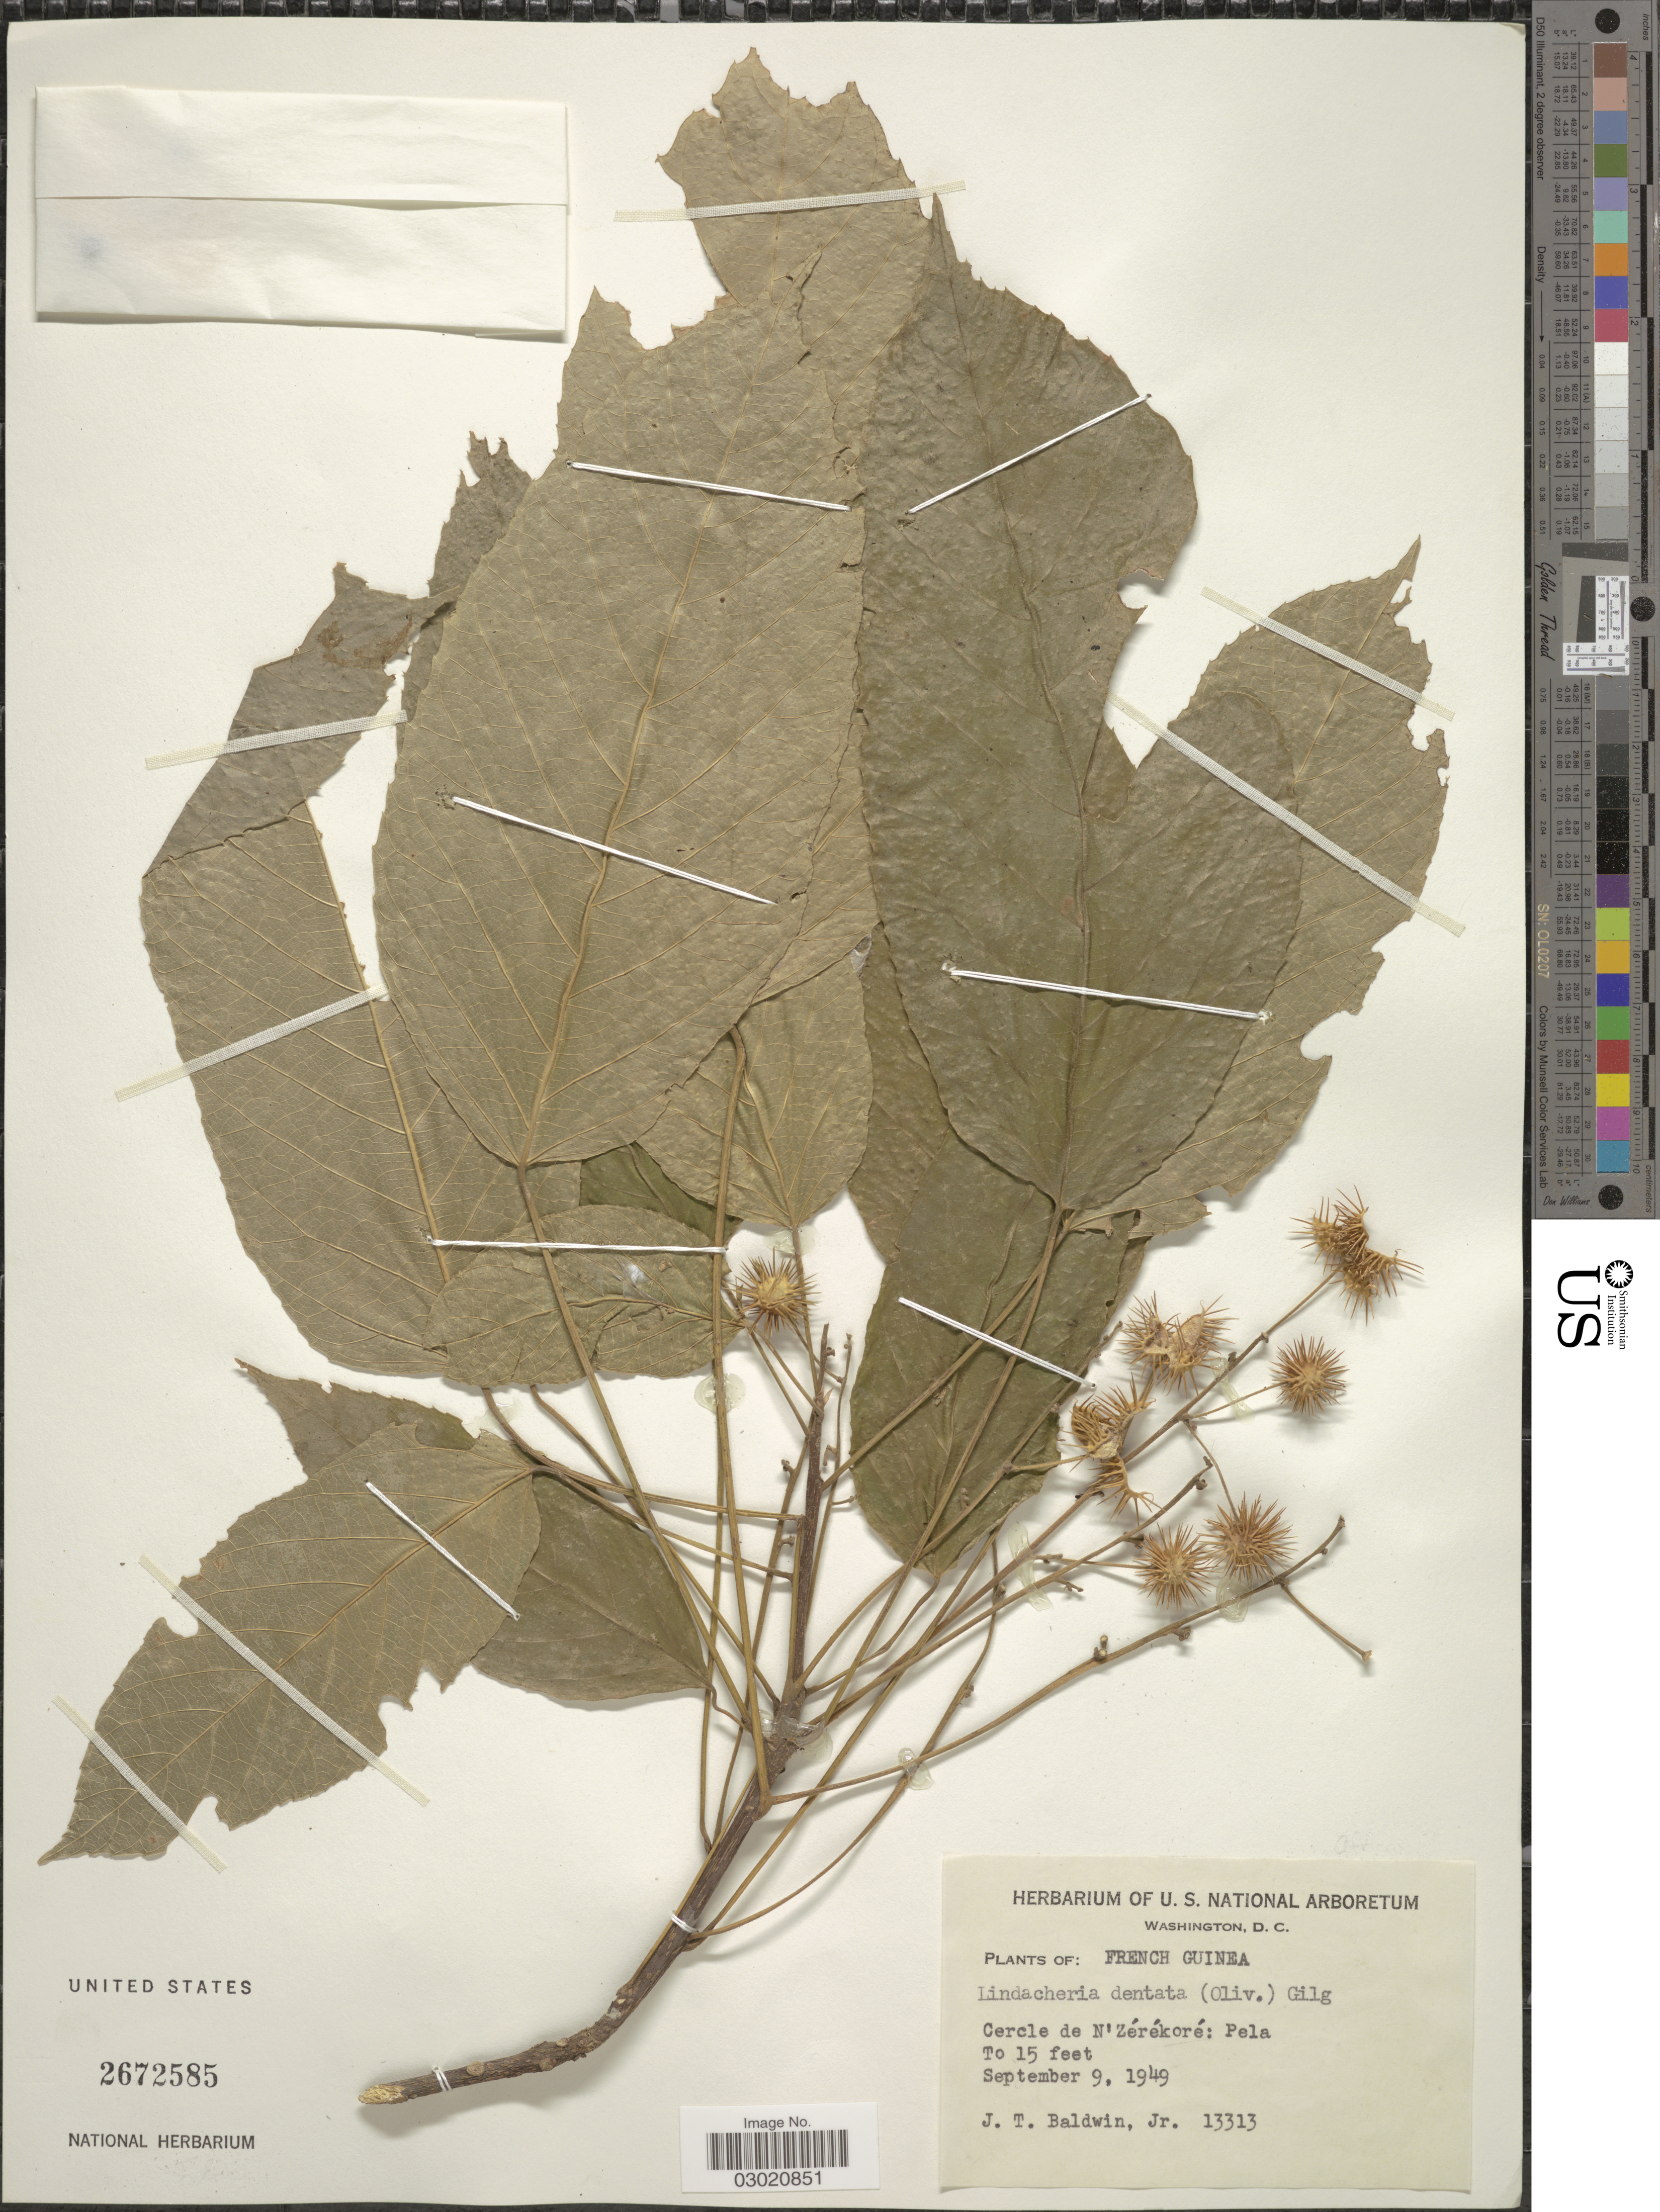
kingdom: Plantae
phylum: Tracheophyta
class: Magnoliopsida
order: Malpighiales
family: Achariaceae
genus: Lindackeria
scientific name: Lindackeria dentata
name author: (Oliv.) Gilg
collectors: J. T. Baldwin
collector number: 13313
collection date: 1949-09-09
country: French Guiana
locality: Cercle de N'Zérékoré: Pela.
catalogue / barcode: US 2672585